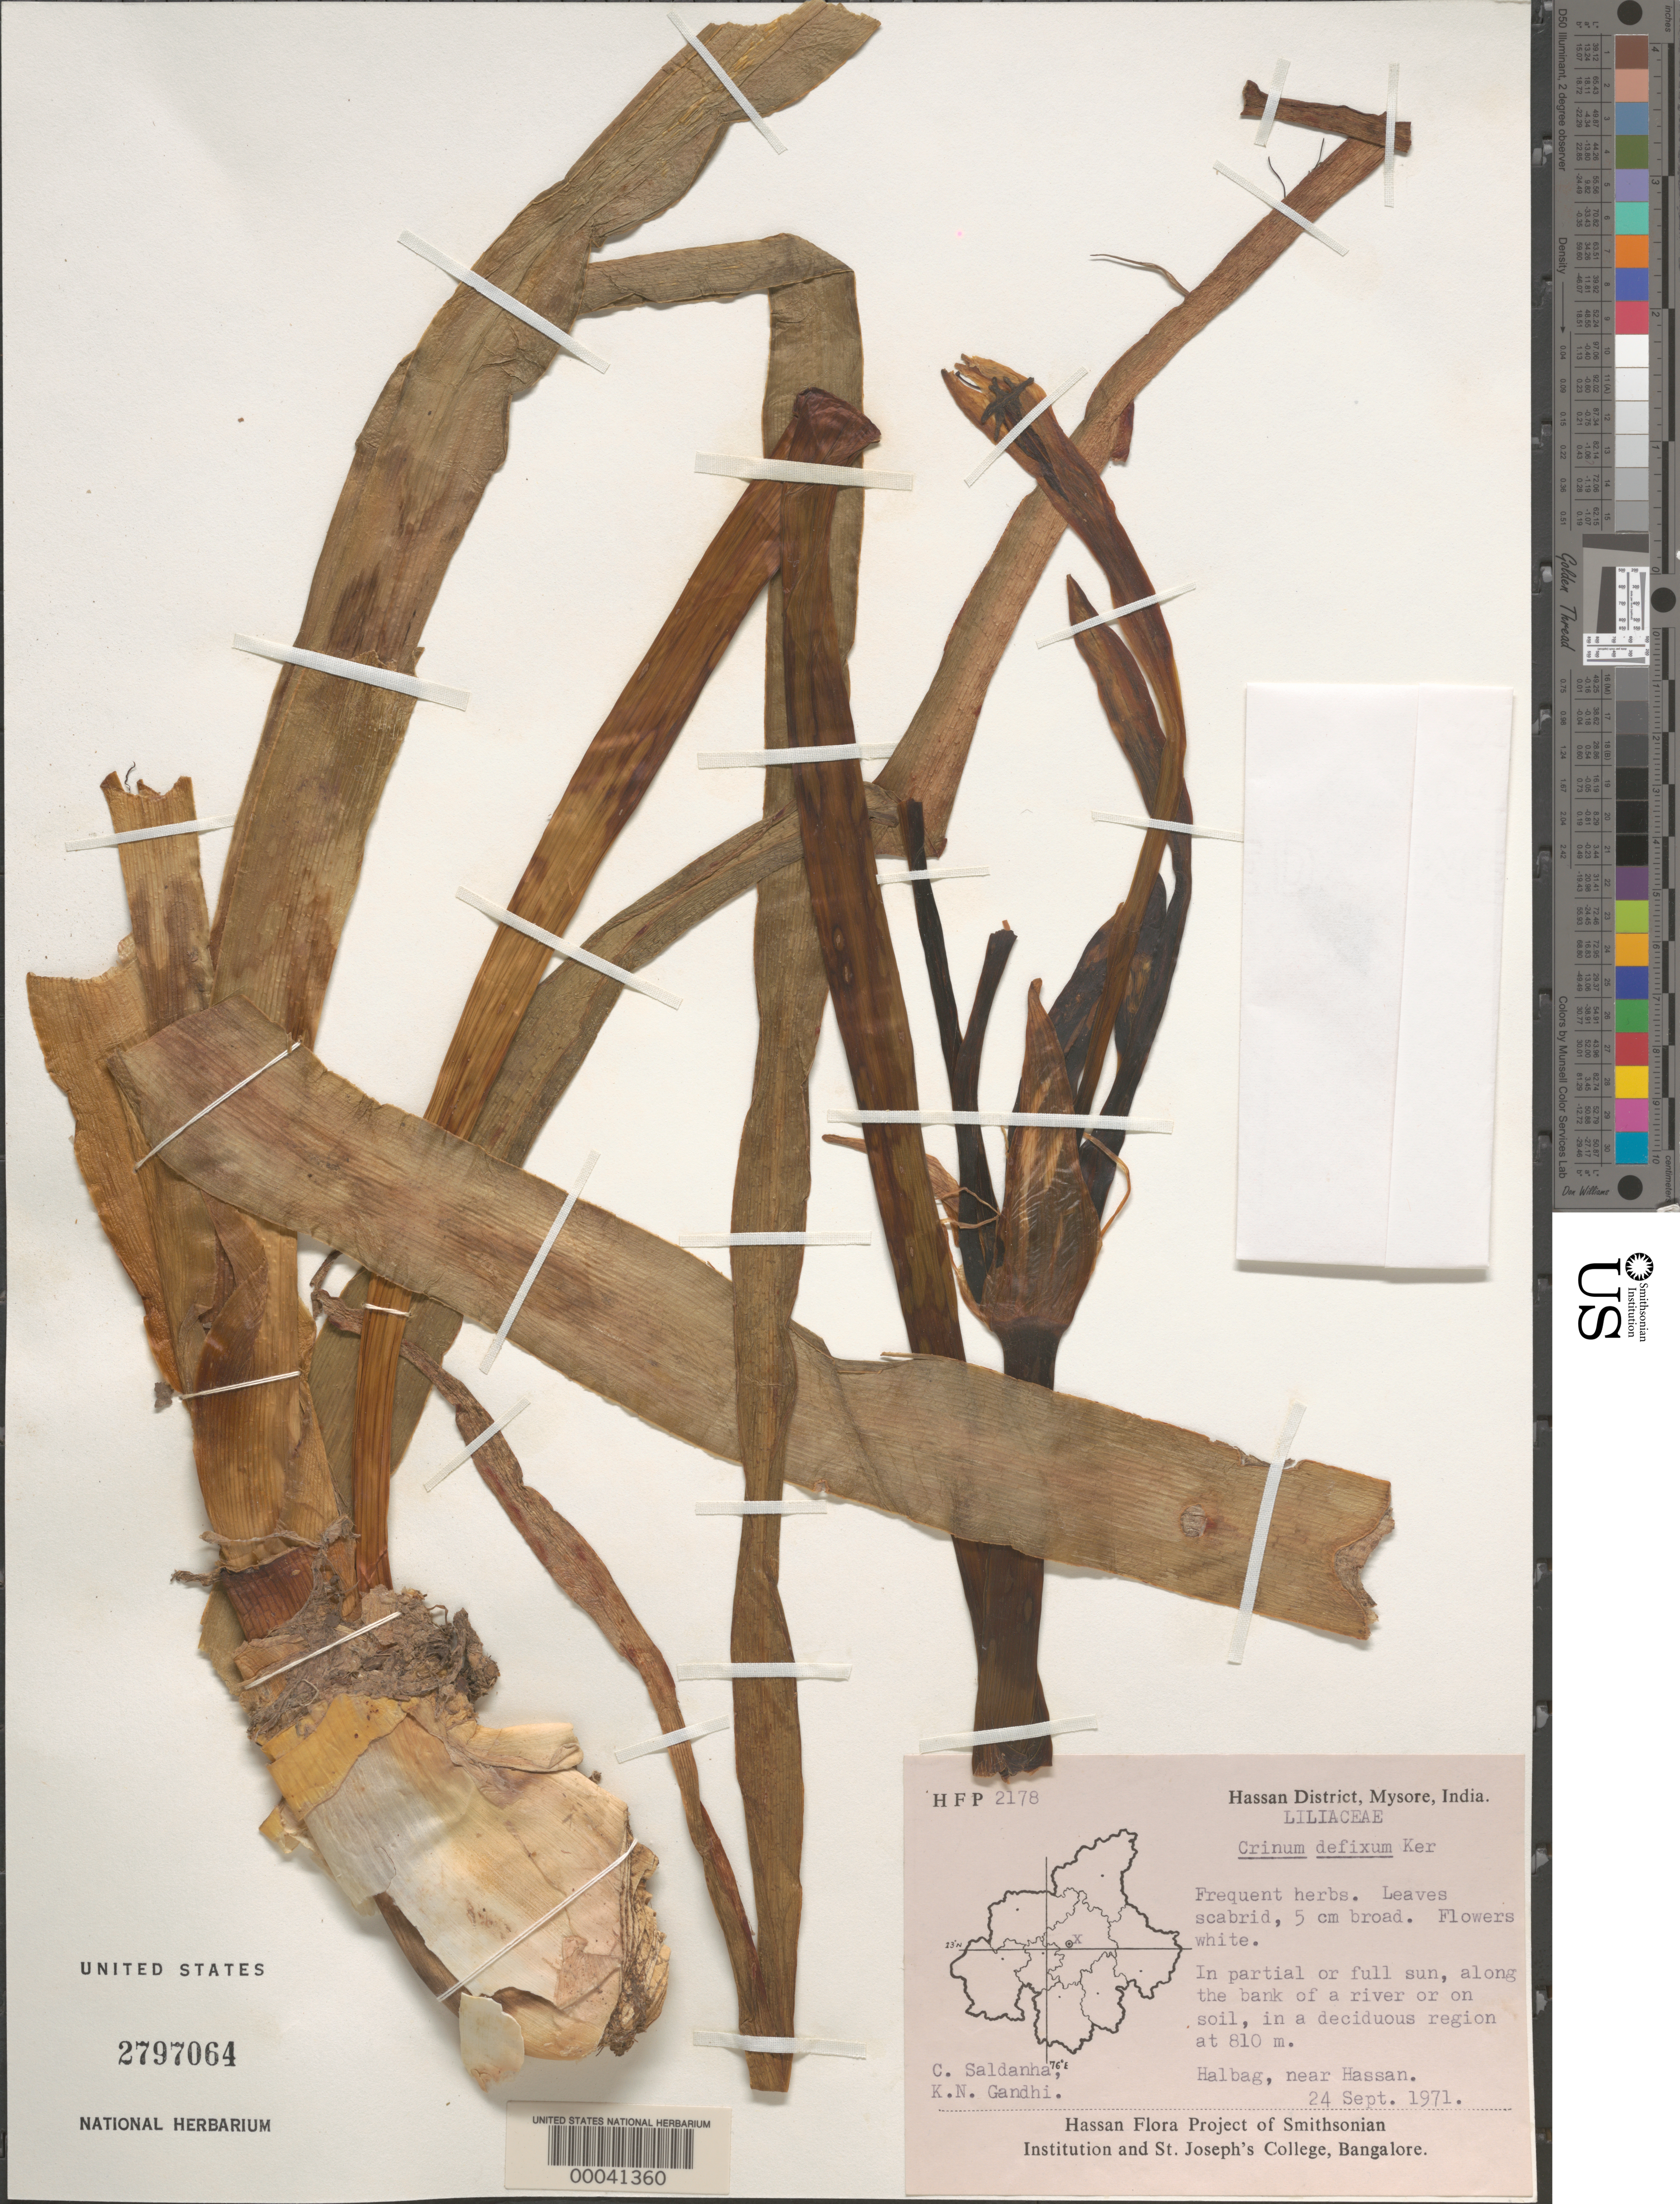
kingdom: Plantae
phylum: Tracheophyta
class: Liliopsida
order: Asparagales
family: Amaryllidaceae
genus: Crinum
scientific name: Crinum defixum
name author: Ker Gawl.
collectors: C. J. Saldanha & K. N. Gandhi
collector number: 2178 Hfp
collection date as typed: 24 Sep 1971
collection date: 1971-09-24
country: India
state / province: Karnataka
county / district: Hassan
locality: Halbag, near hassan, mysore state [mysore state = karnataka.]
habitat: In full or partial sun, along river bank, in deciduous region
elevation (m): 810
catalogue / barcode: US 2797064